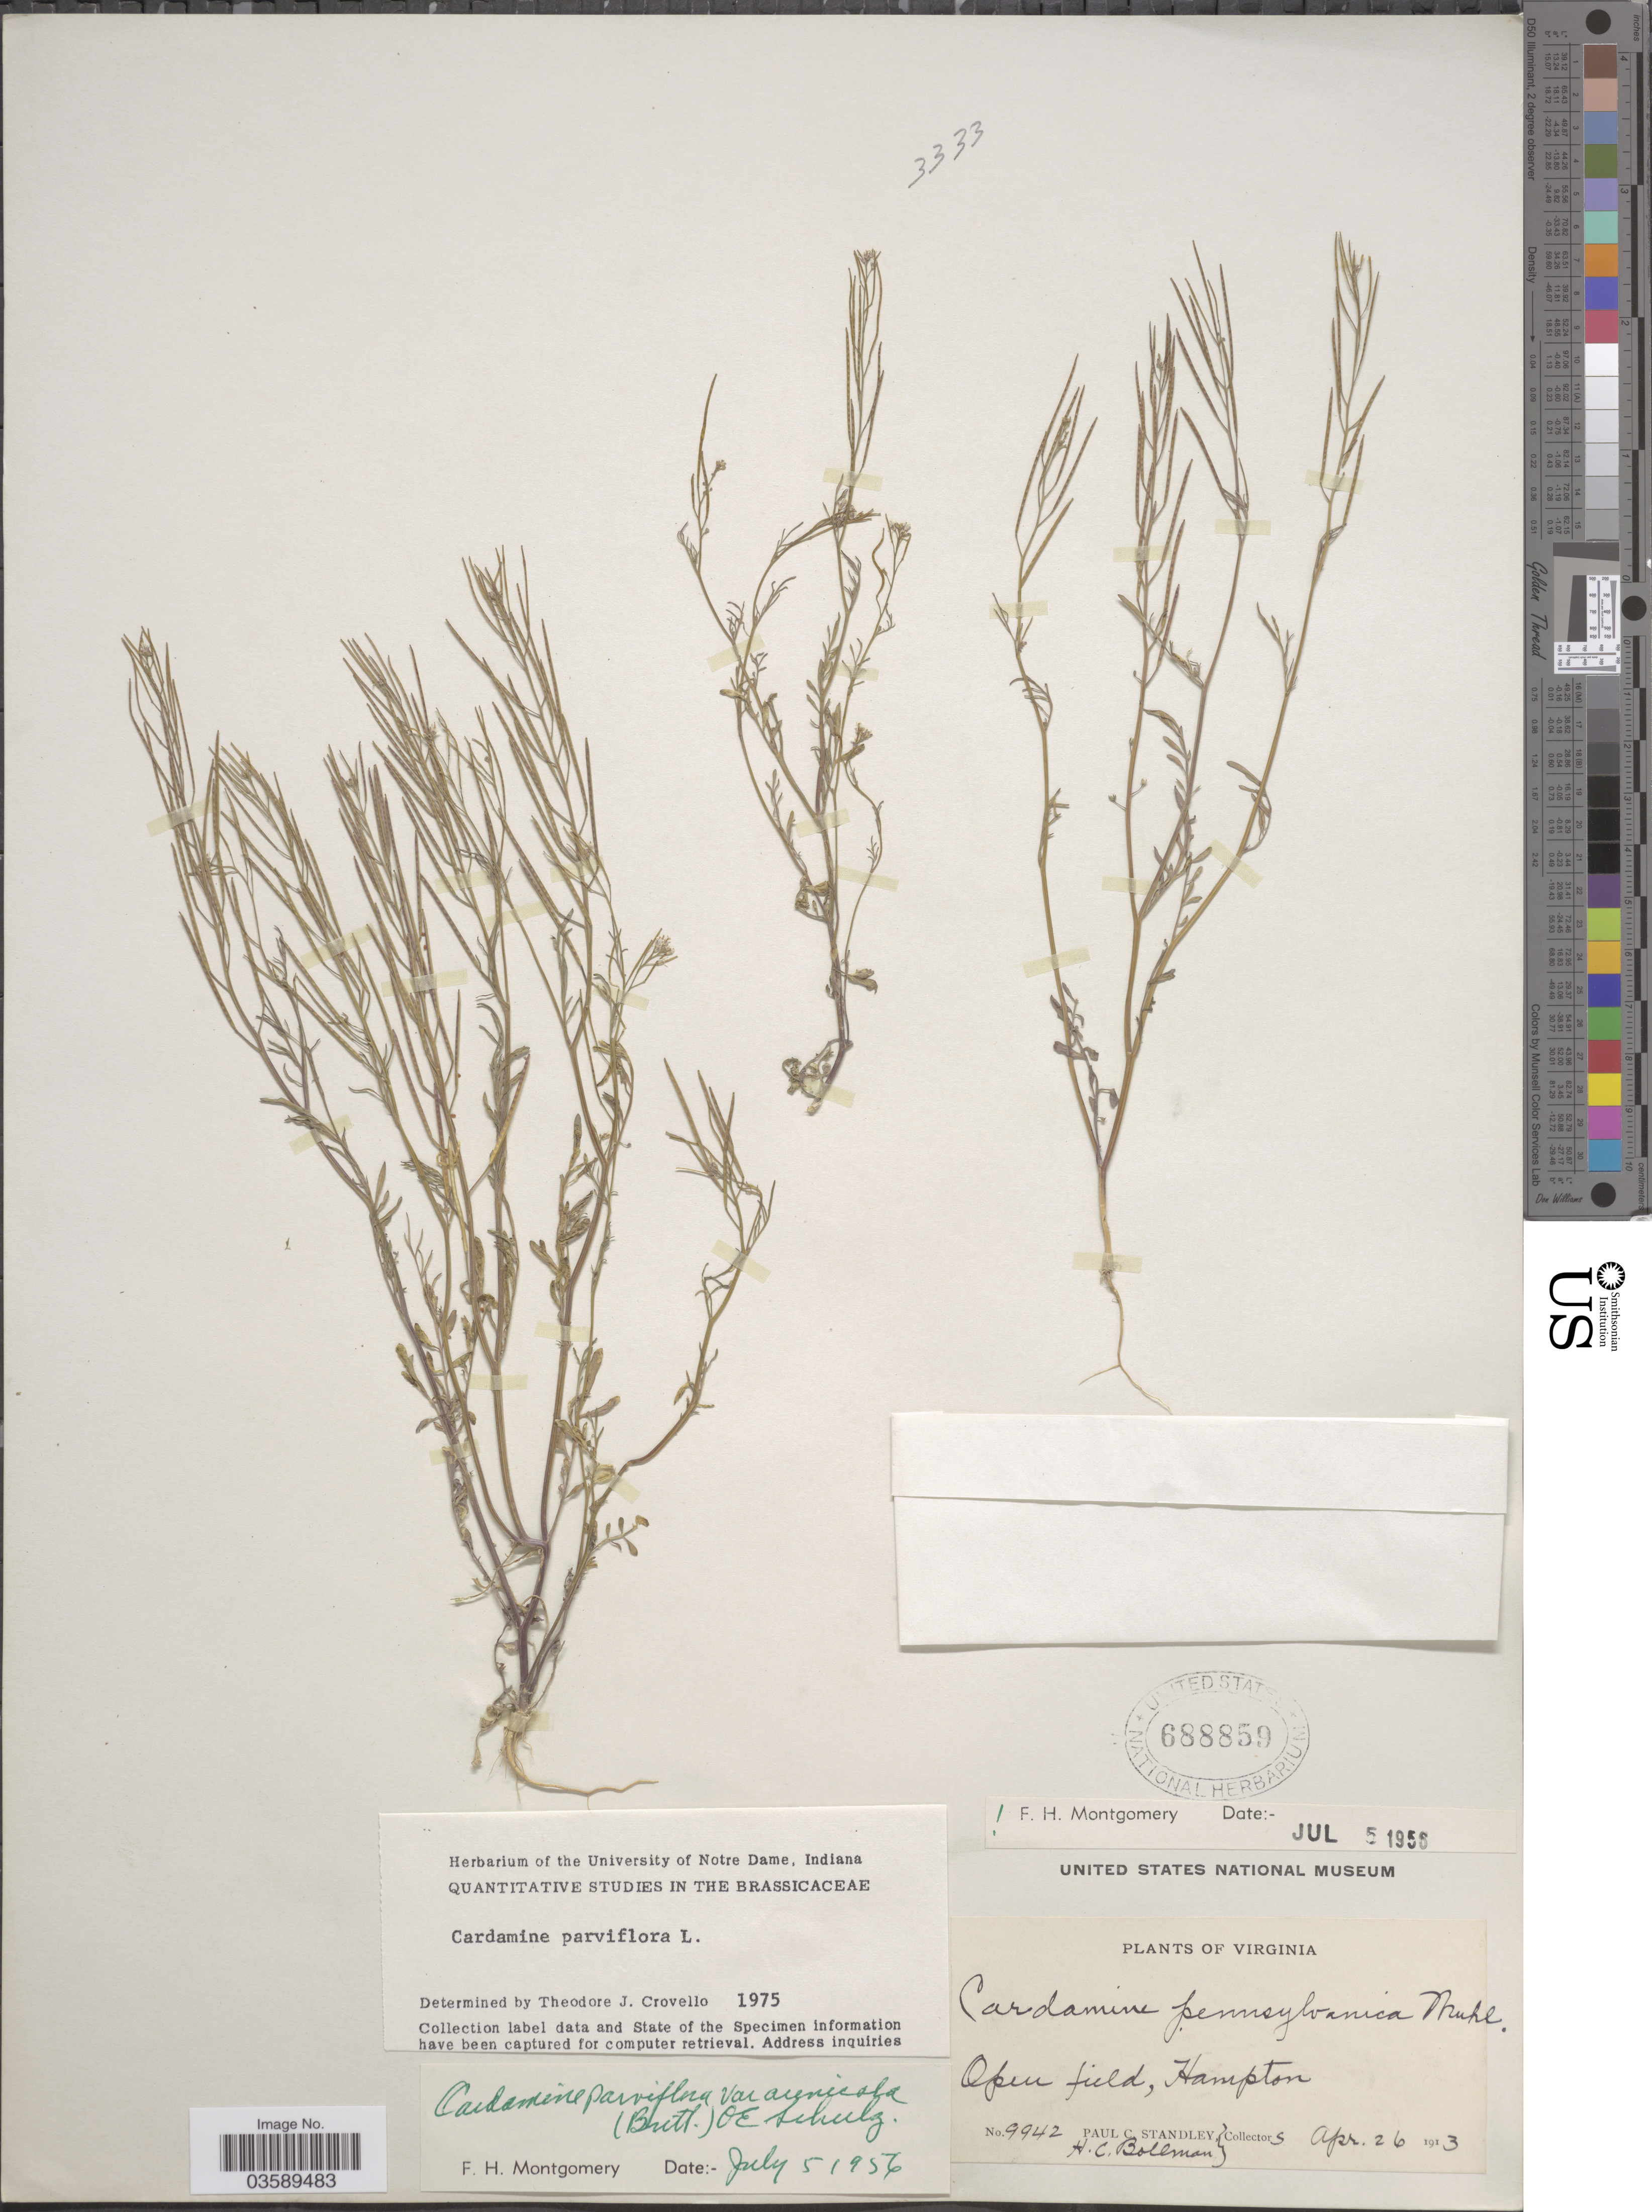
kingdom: Plantae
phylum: Tracheophyta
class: Magnoliopsida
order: Brassicales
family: Brassicaceae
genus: Cardamine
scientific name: Cardamine parviflora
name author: L.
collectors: P. C. Standley & H. Bollaman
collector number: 9942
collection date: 1913-04-26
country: United States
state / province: Virginia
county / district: City of Hampton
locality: Hampton.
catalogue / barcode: US 688859